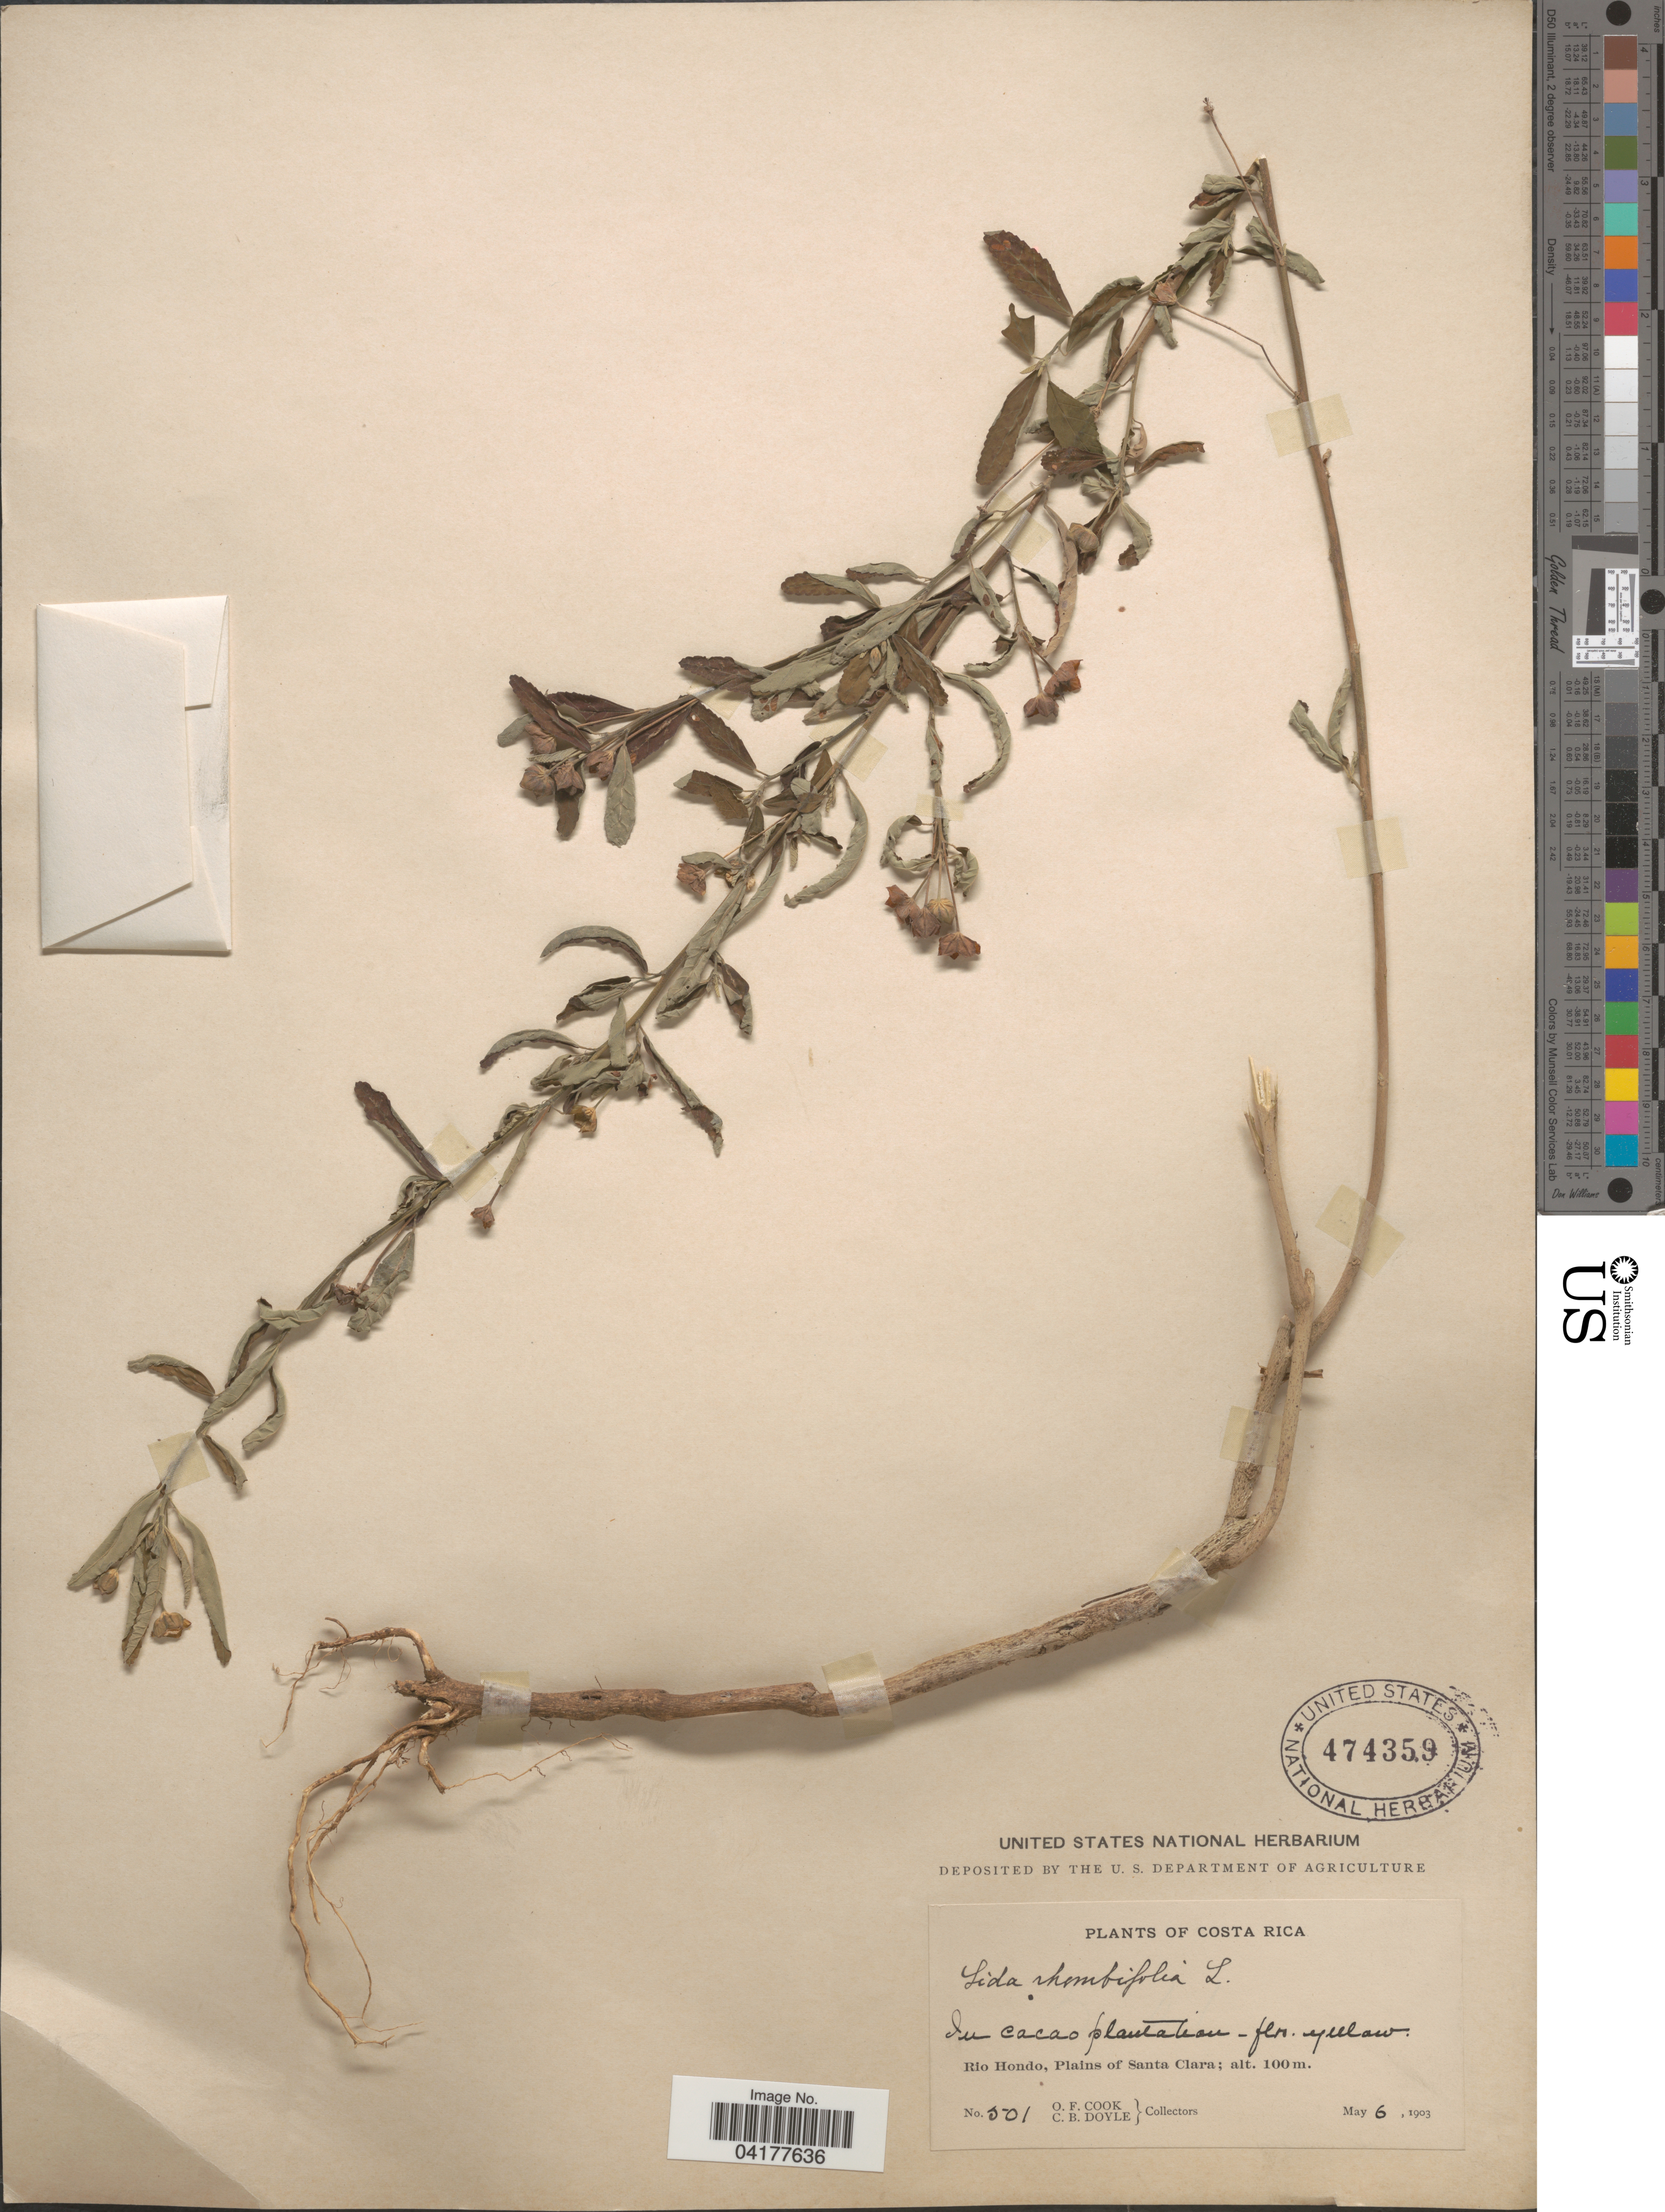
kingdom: Plantae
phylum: Tracheophyta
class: Magnoliopsida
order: Malvales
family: Malvaceae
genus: Sida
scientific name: Sida rhombifolia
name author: L.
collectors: O. F. Cook & C. Doyle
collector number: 501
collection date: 1903-05-06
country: Costa Rica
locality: Rio Hondo, Plains of Santa Clara.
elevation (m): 100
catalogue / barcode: US 474359